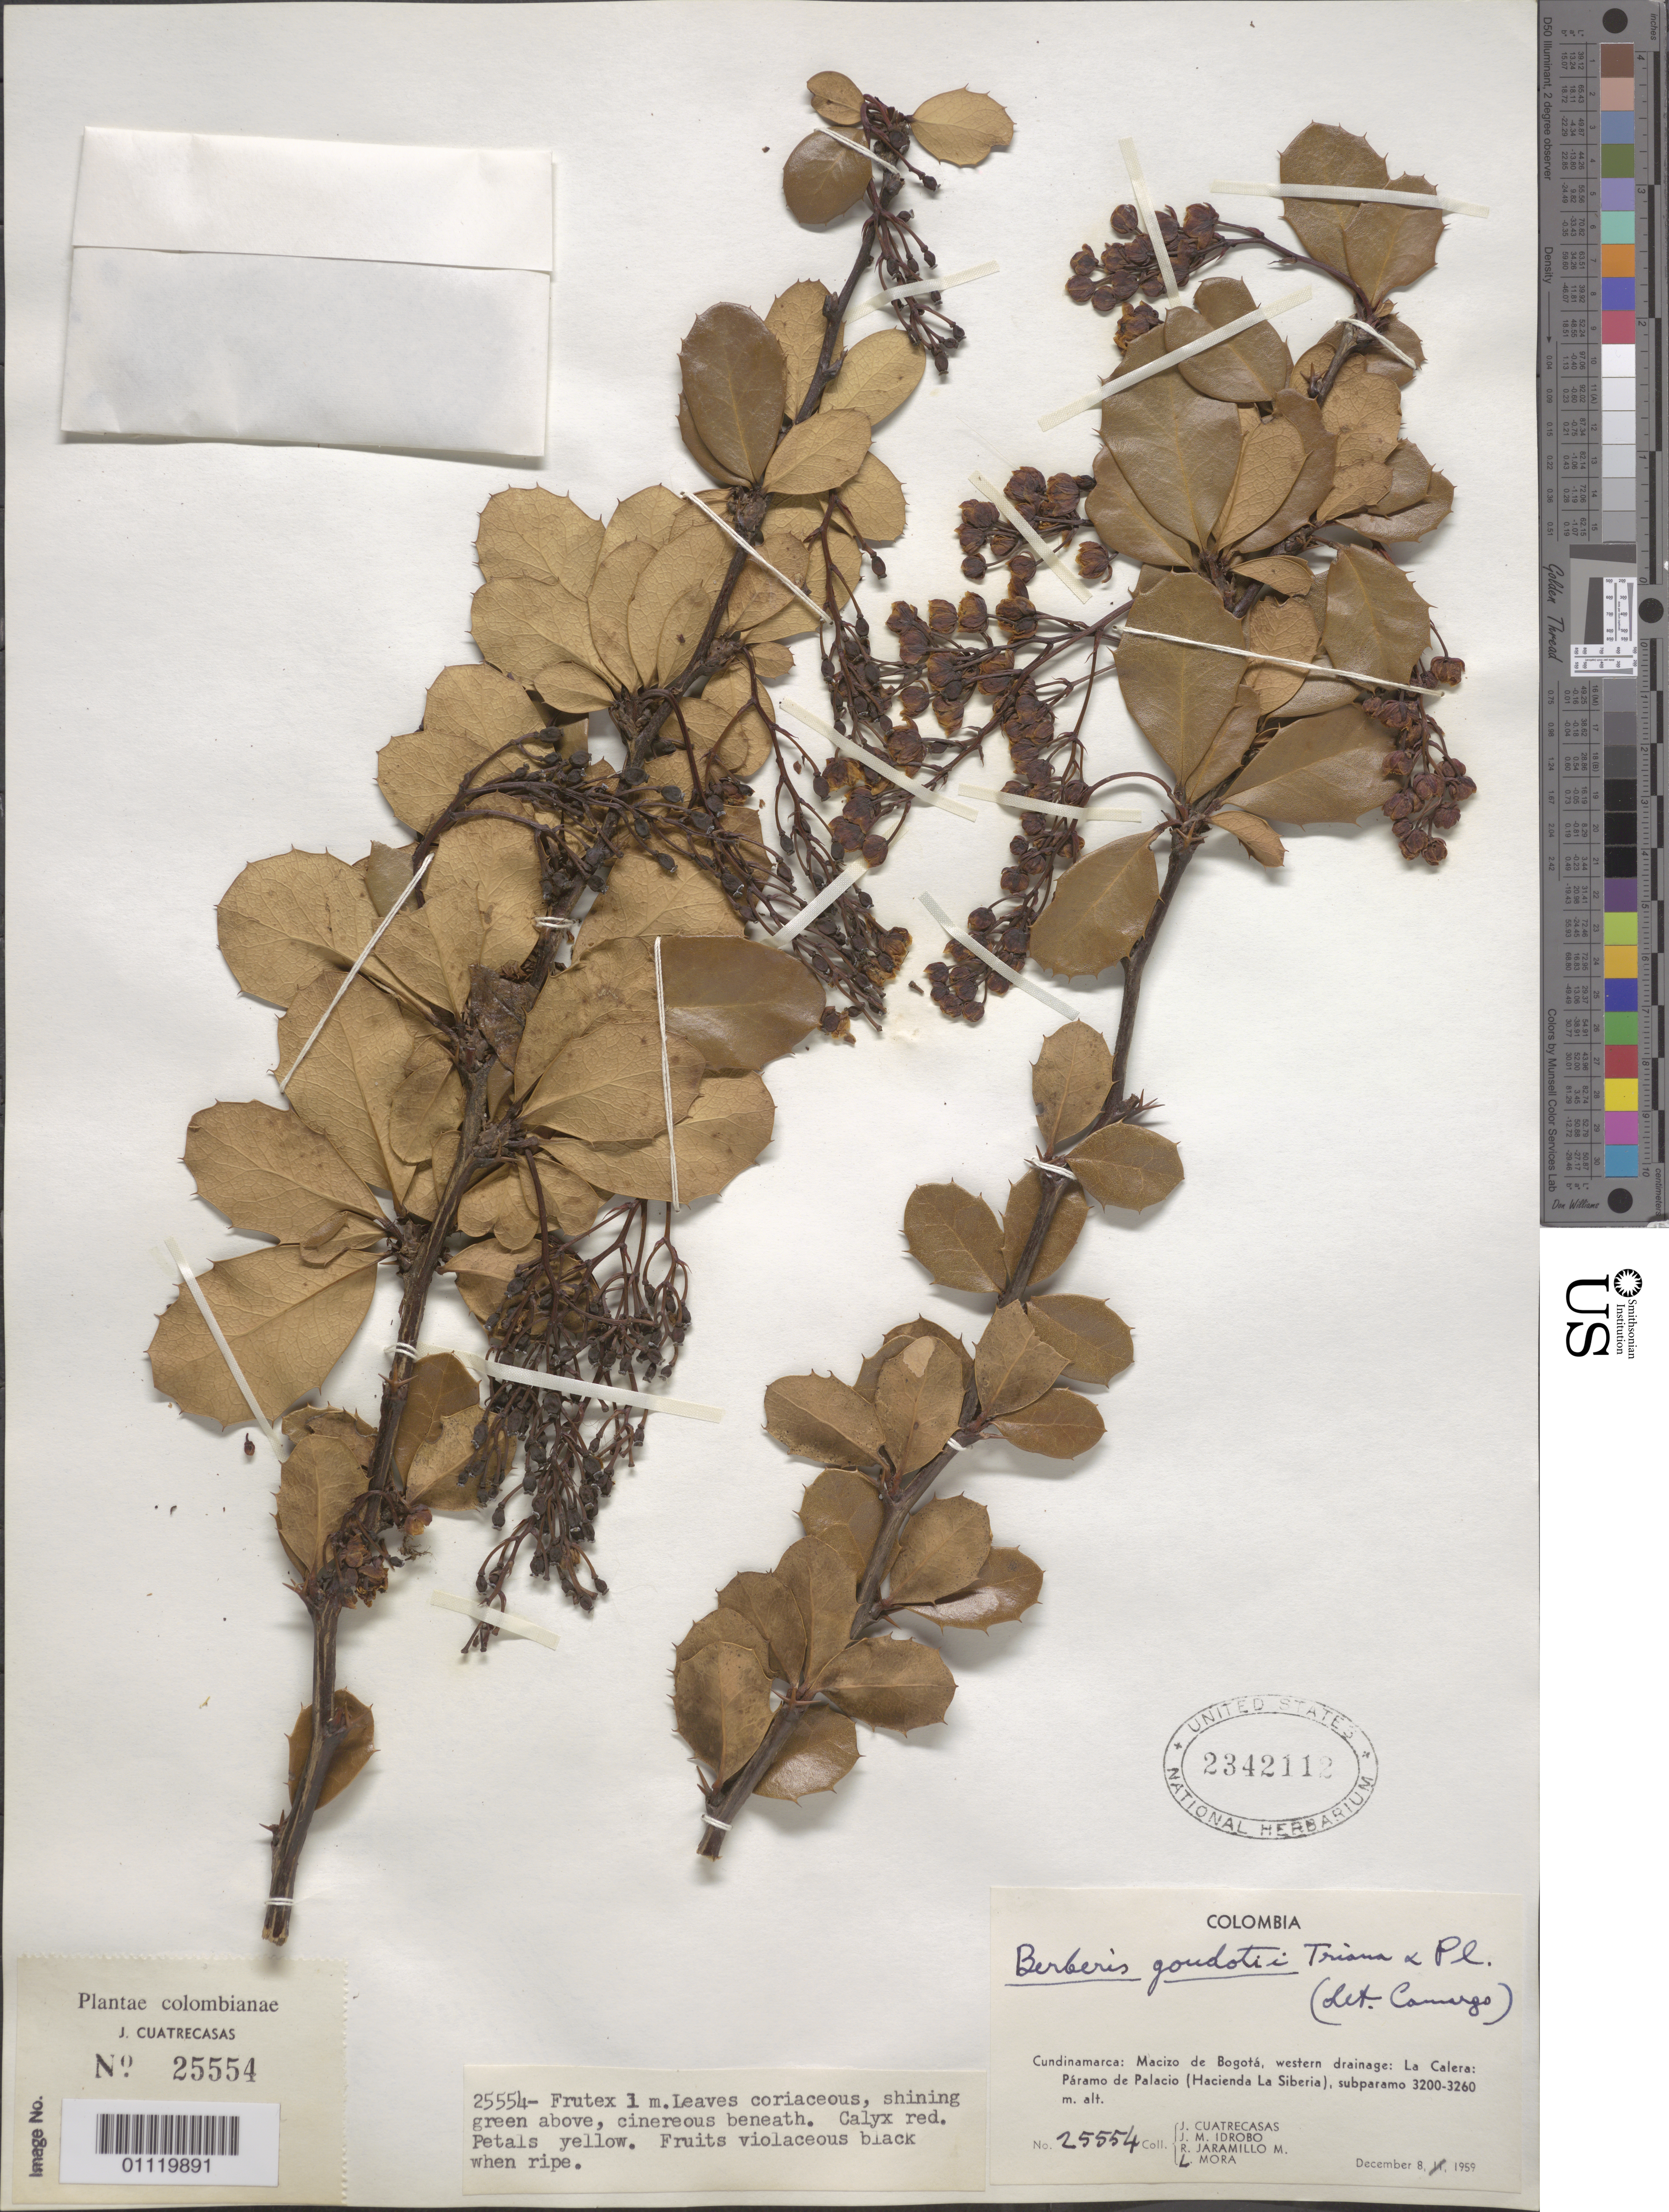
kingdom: Plantae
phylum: Tracheophyta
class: Magnoliopsida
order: Ranunculales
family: Berberidaceae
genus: Berberis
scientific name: Berberis goudotii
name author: Triana & Planch. ex Wedd.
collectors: J. Cuatrecasas, J. M. Idrobo, R. Jaramillo M. & L. Mora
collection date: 1959-12-08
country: Colombia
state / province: Cundinamarca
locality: Macizo de Bogota, western drainage: La Calera: Paramo de Palacio (Hacienda La Siberia), subparamo.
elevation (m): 3200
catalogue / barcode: US 2342112